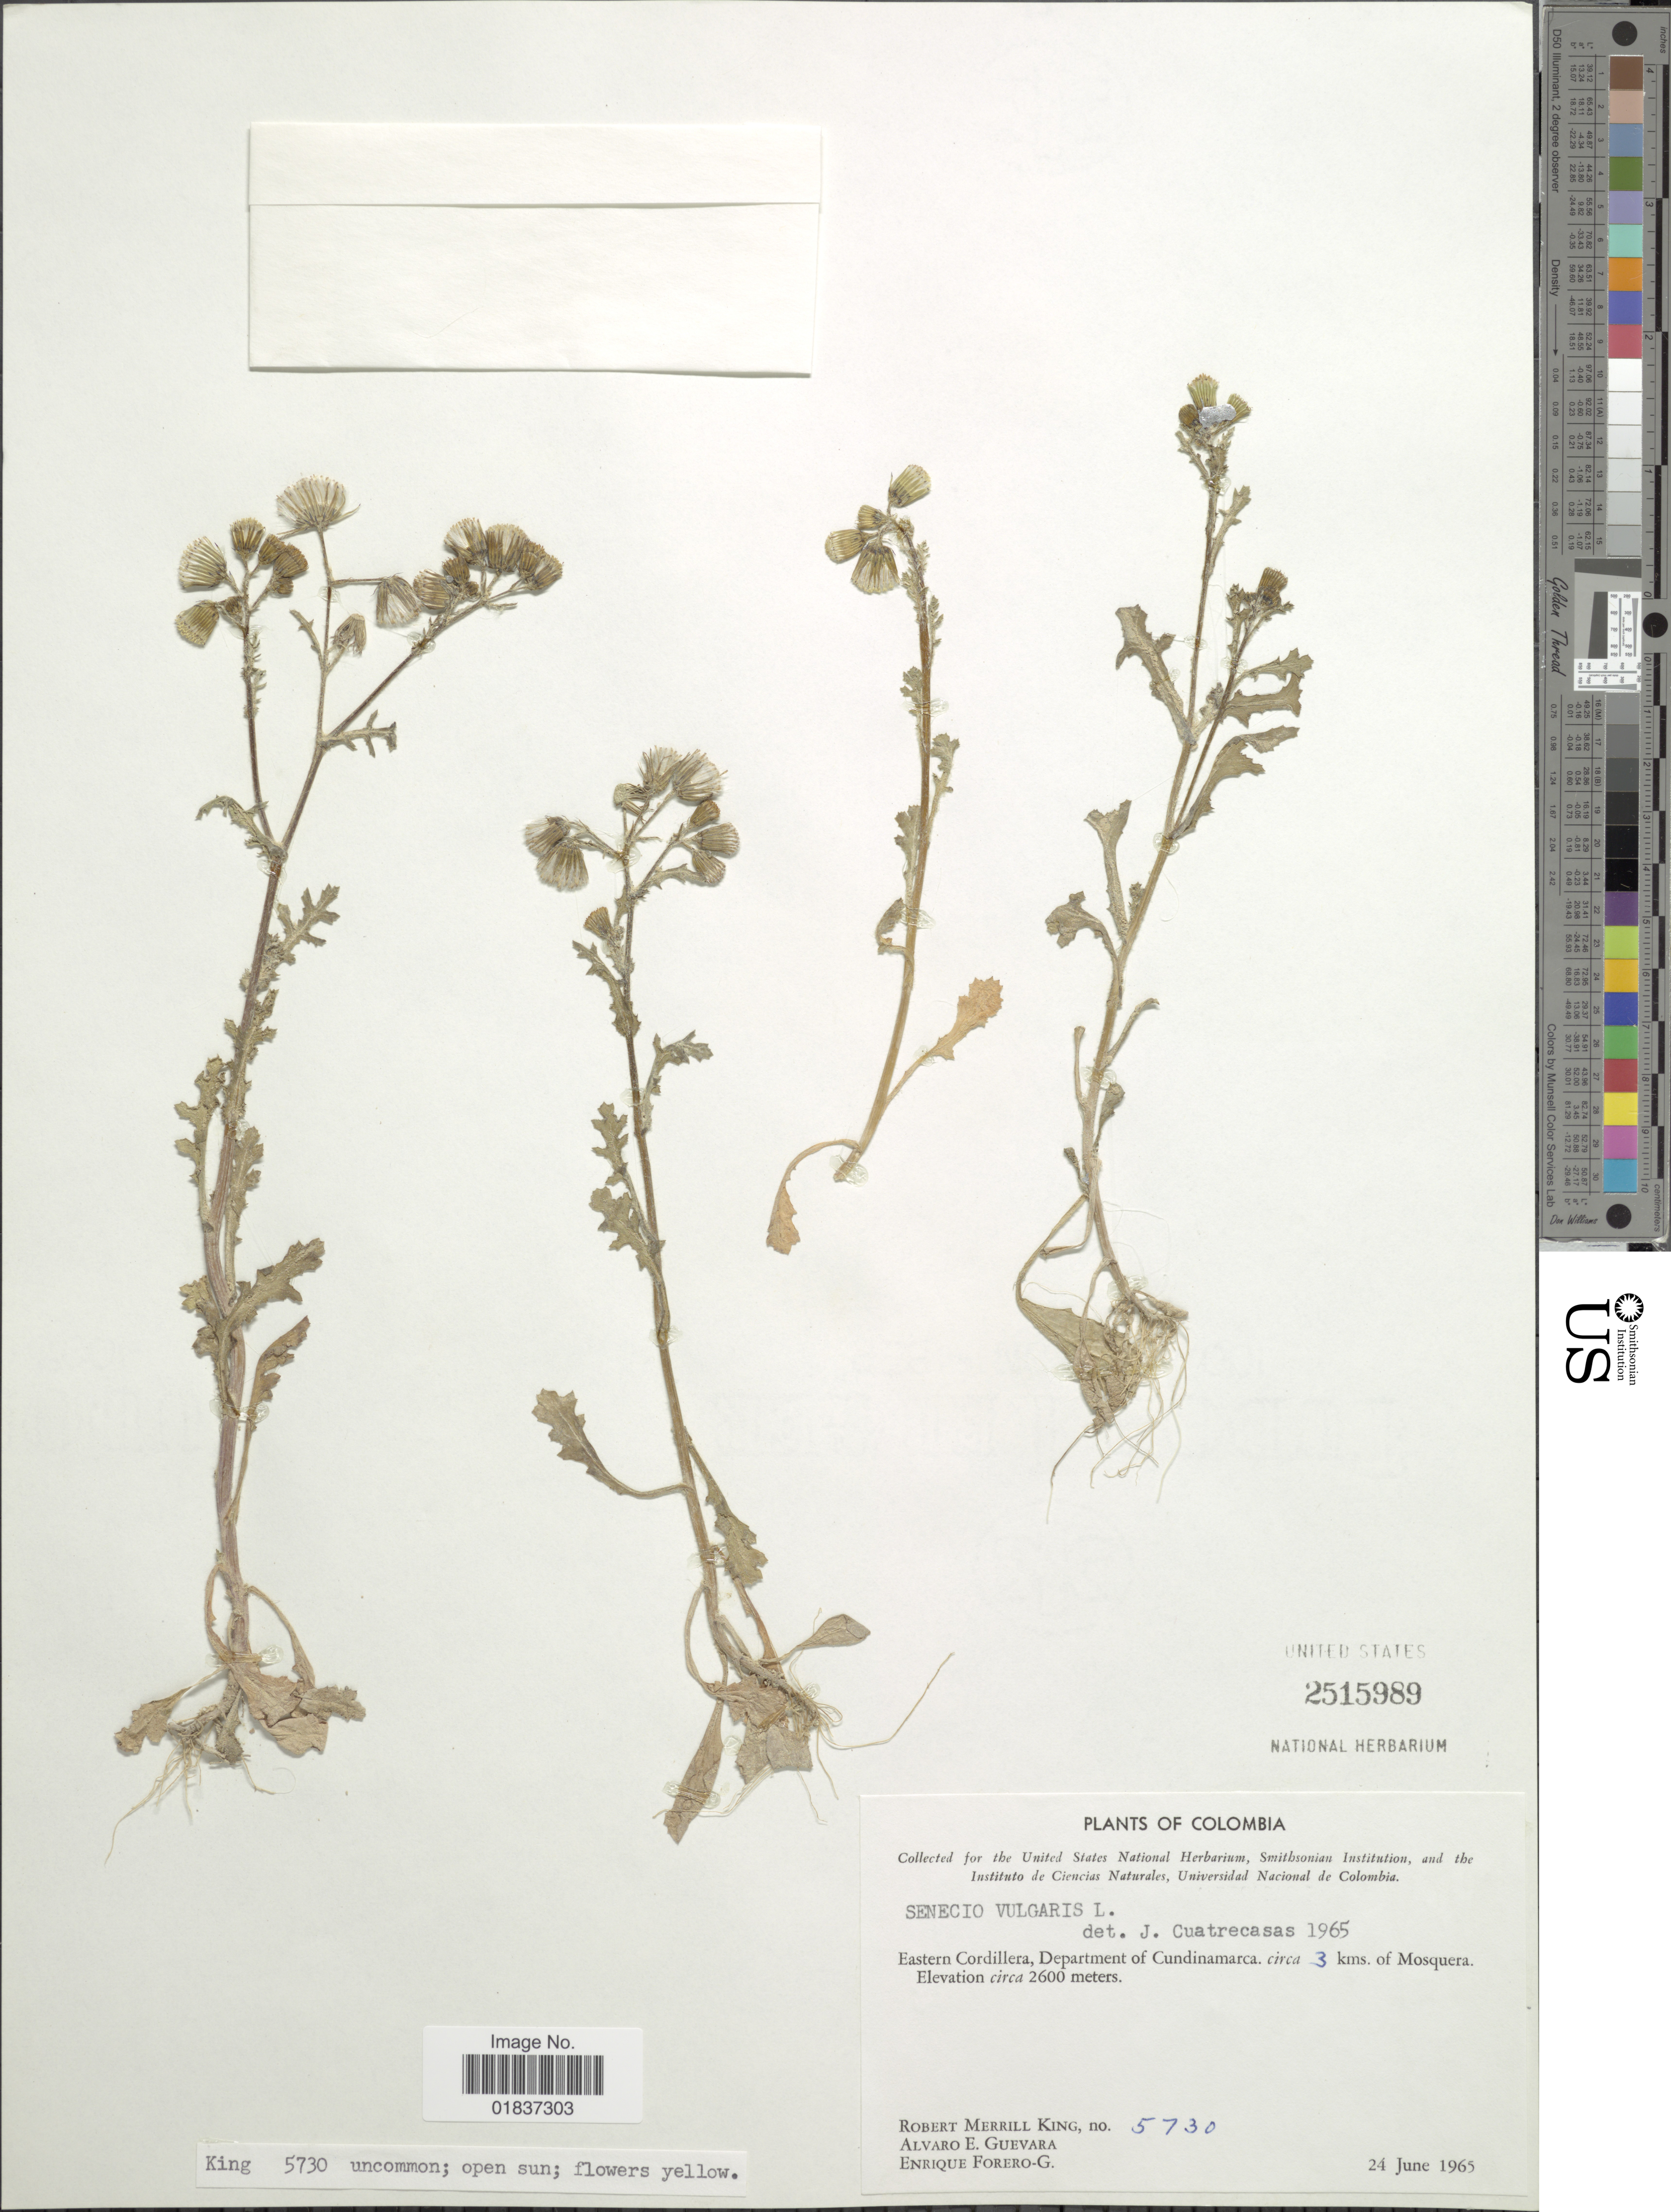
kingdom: Plantae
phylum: Tracheophyta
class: Magnoliopsida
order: Asterales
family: Asteraceae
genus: Senecio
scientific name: Senecio vulgaris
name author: L.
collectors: R. M. King, A. E. Guevara & E. Forero G.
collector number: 5730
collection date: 1965-06-24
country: Colombia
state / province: Cundinamarca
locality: Eastern Cordillera, Department of Cundinamarca. circa 3 kms. of Mosquera.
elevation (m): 2600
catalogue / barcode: US 2515989